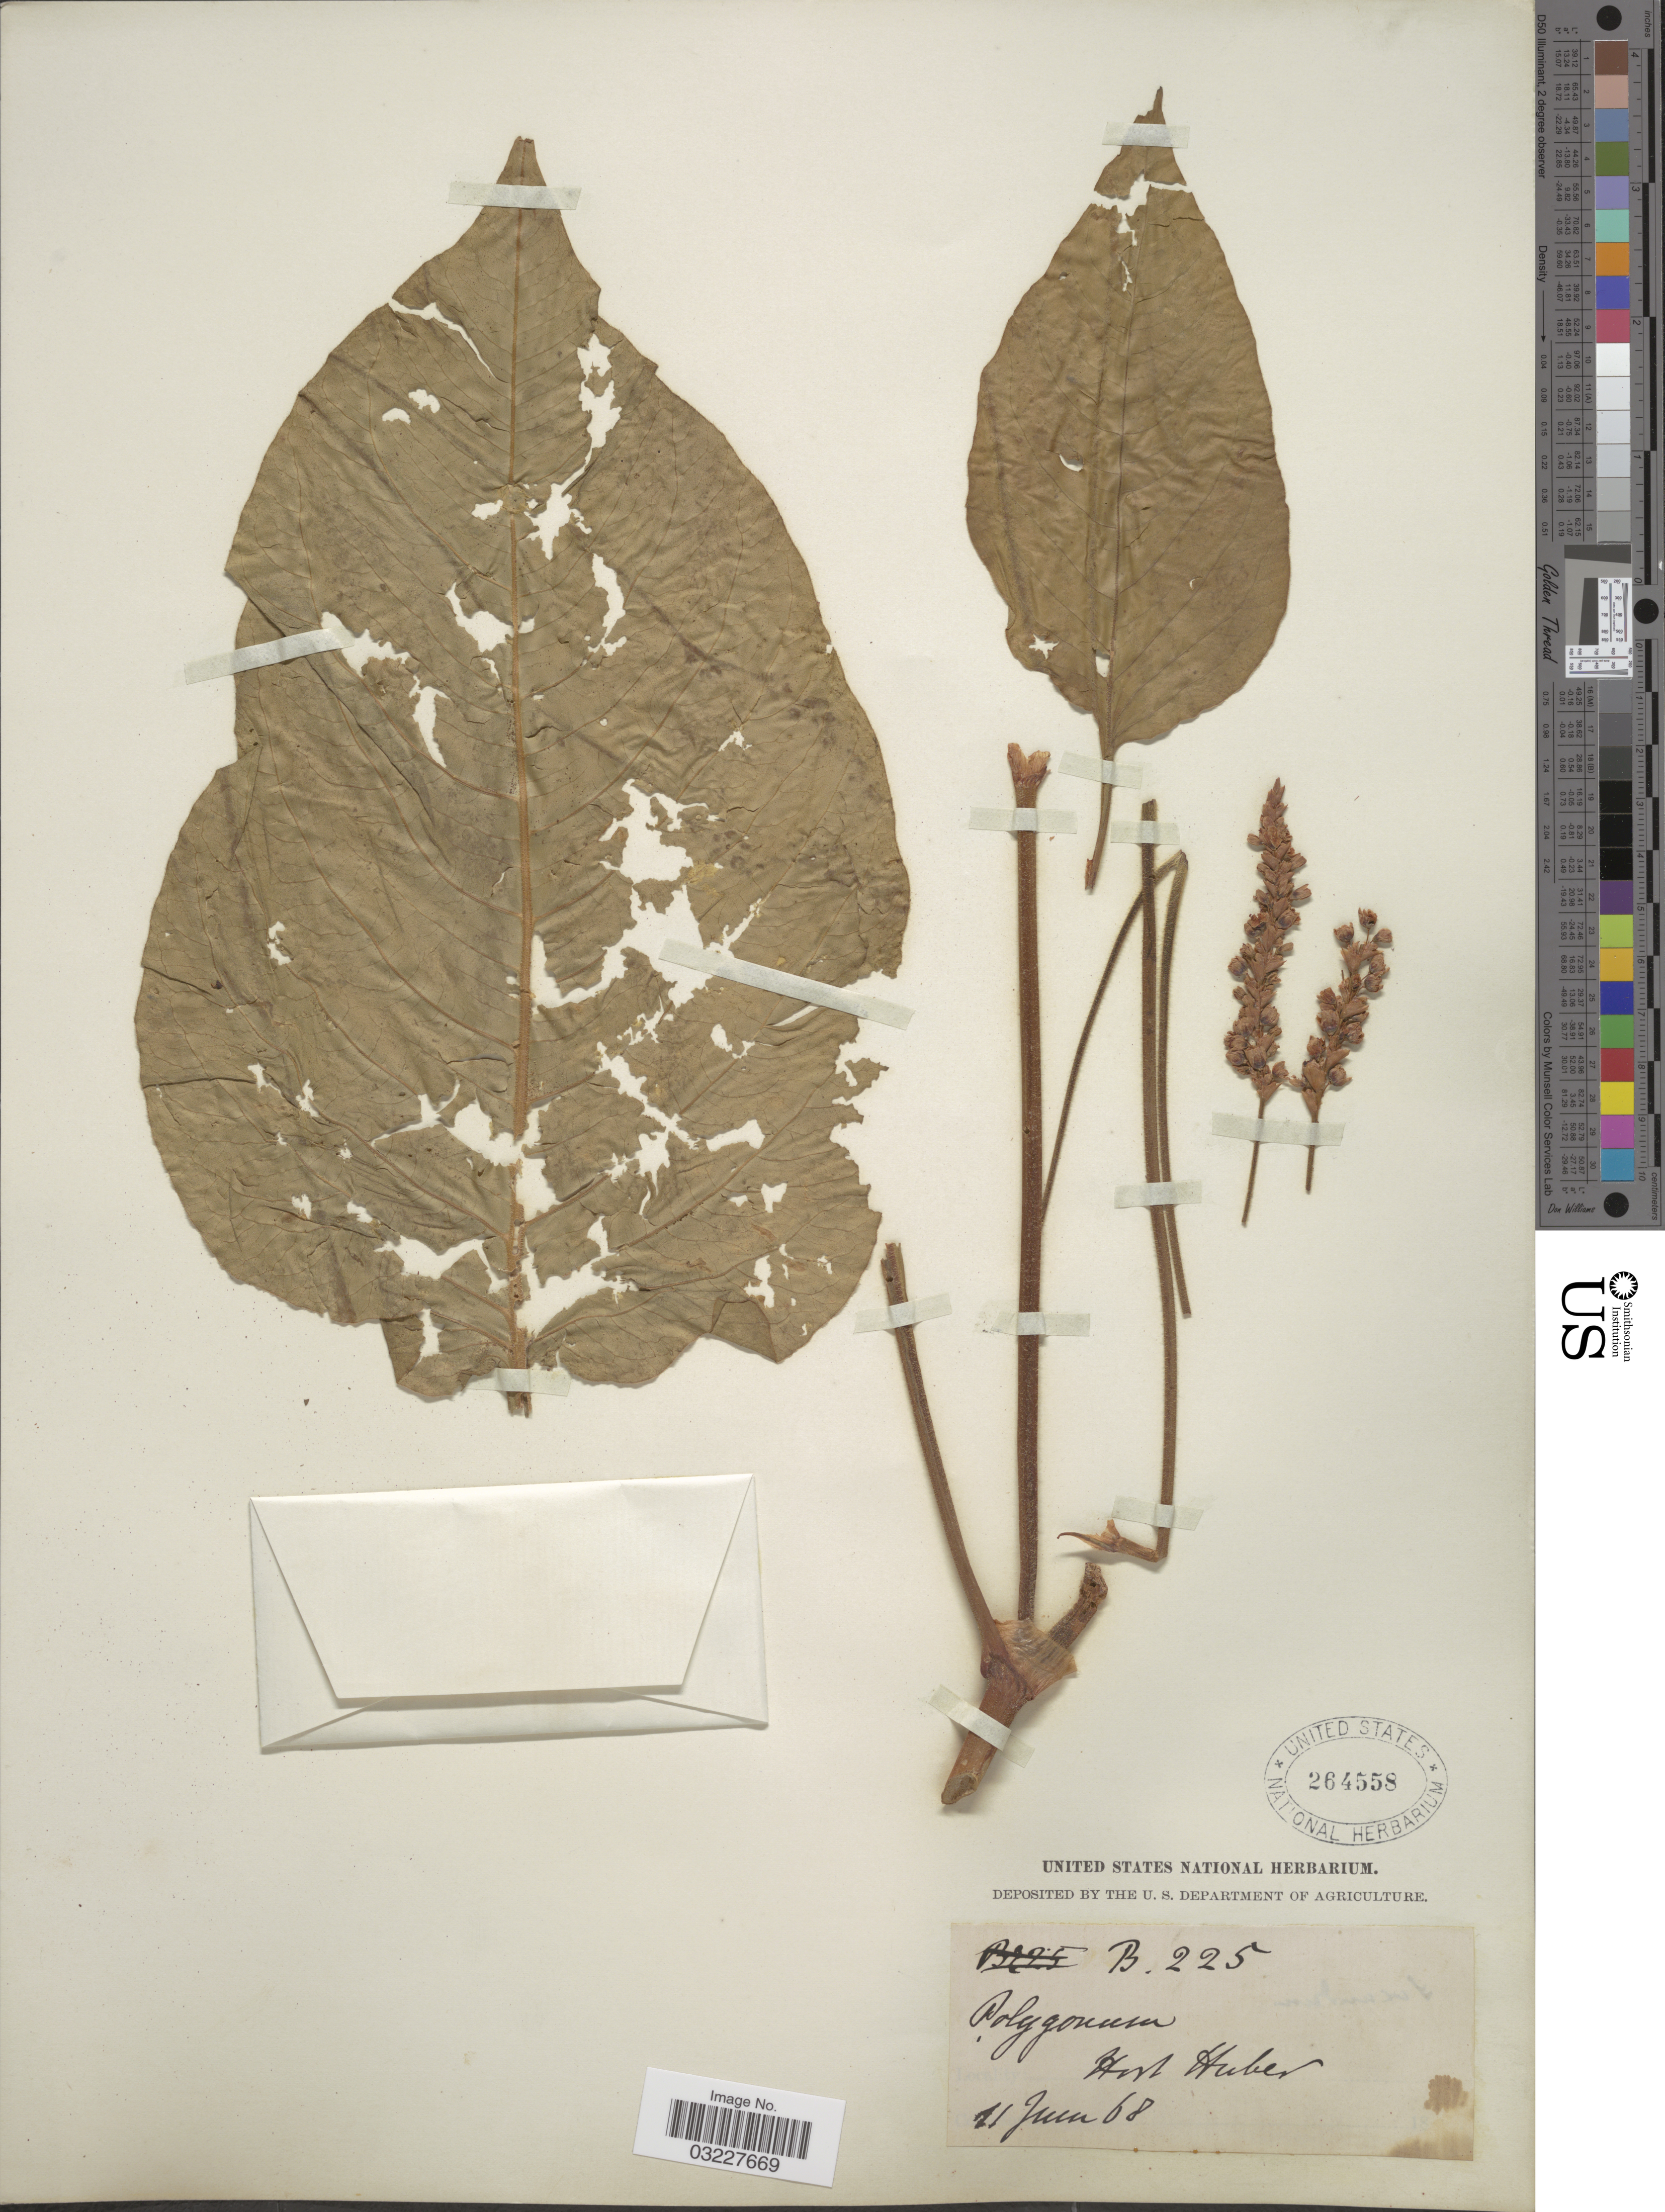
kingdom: Plantae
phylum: Tracheophyta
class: Magnoliopsida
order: Caryophyllales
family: Polygonaceae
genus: Persicaria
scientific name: Persicaria orientalis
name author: (L.) Spach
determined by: Atha, D. E.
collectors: Hort. Huber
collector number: B225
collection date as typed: Transcribed d/m/y: 11/6/68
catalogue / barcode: US 264558